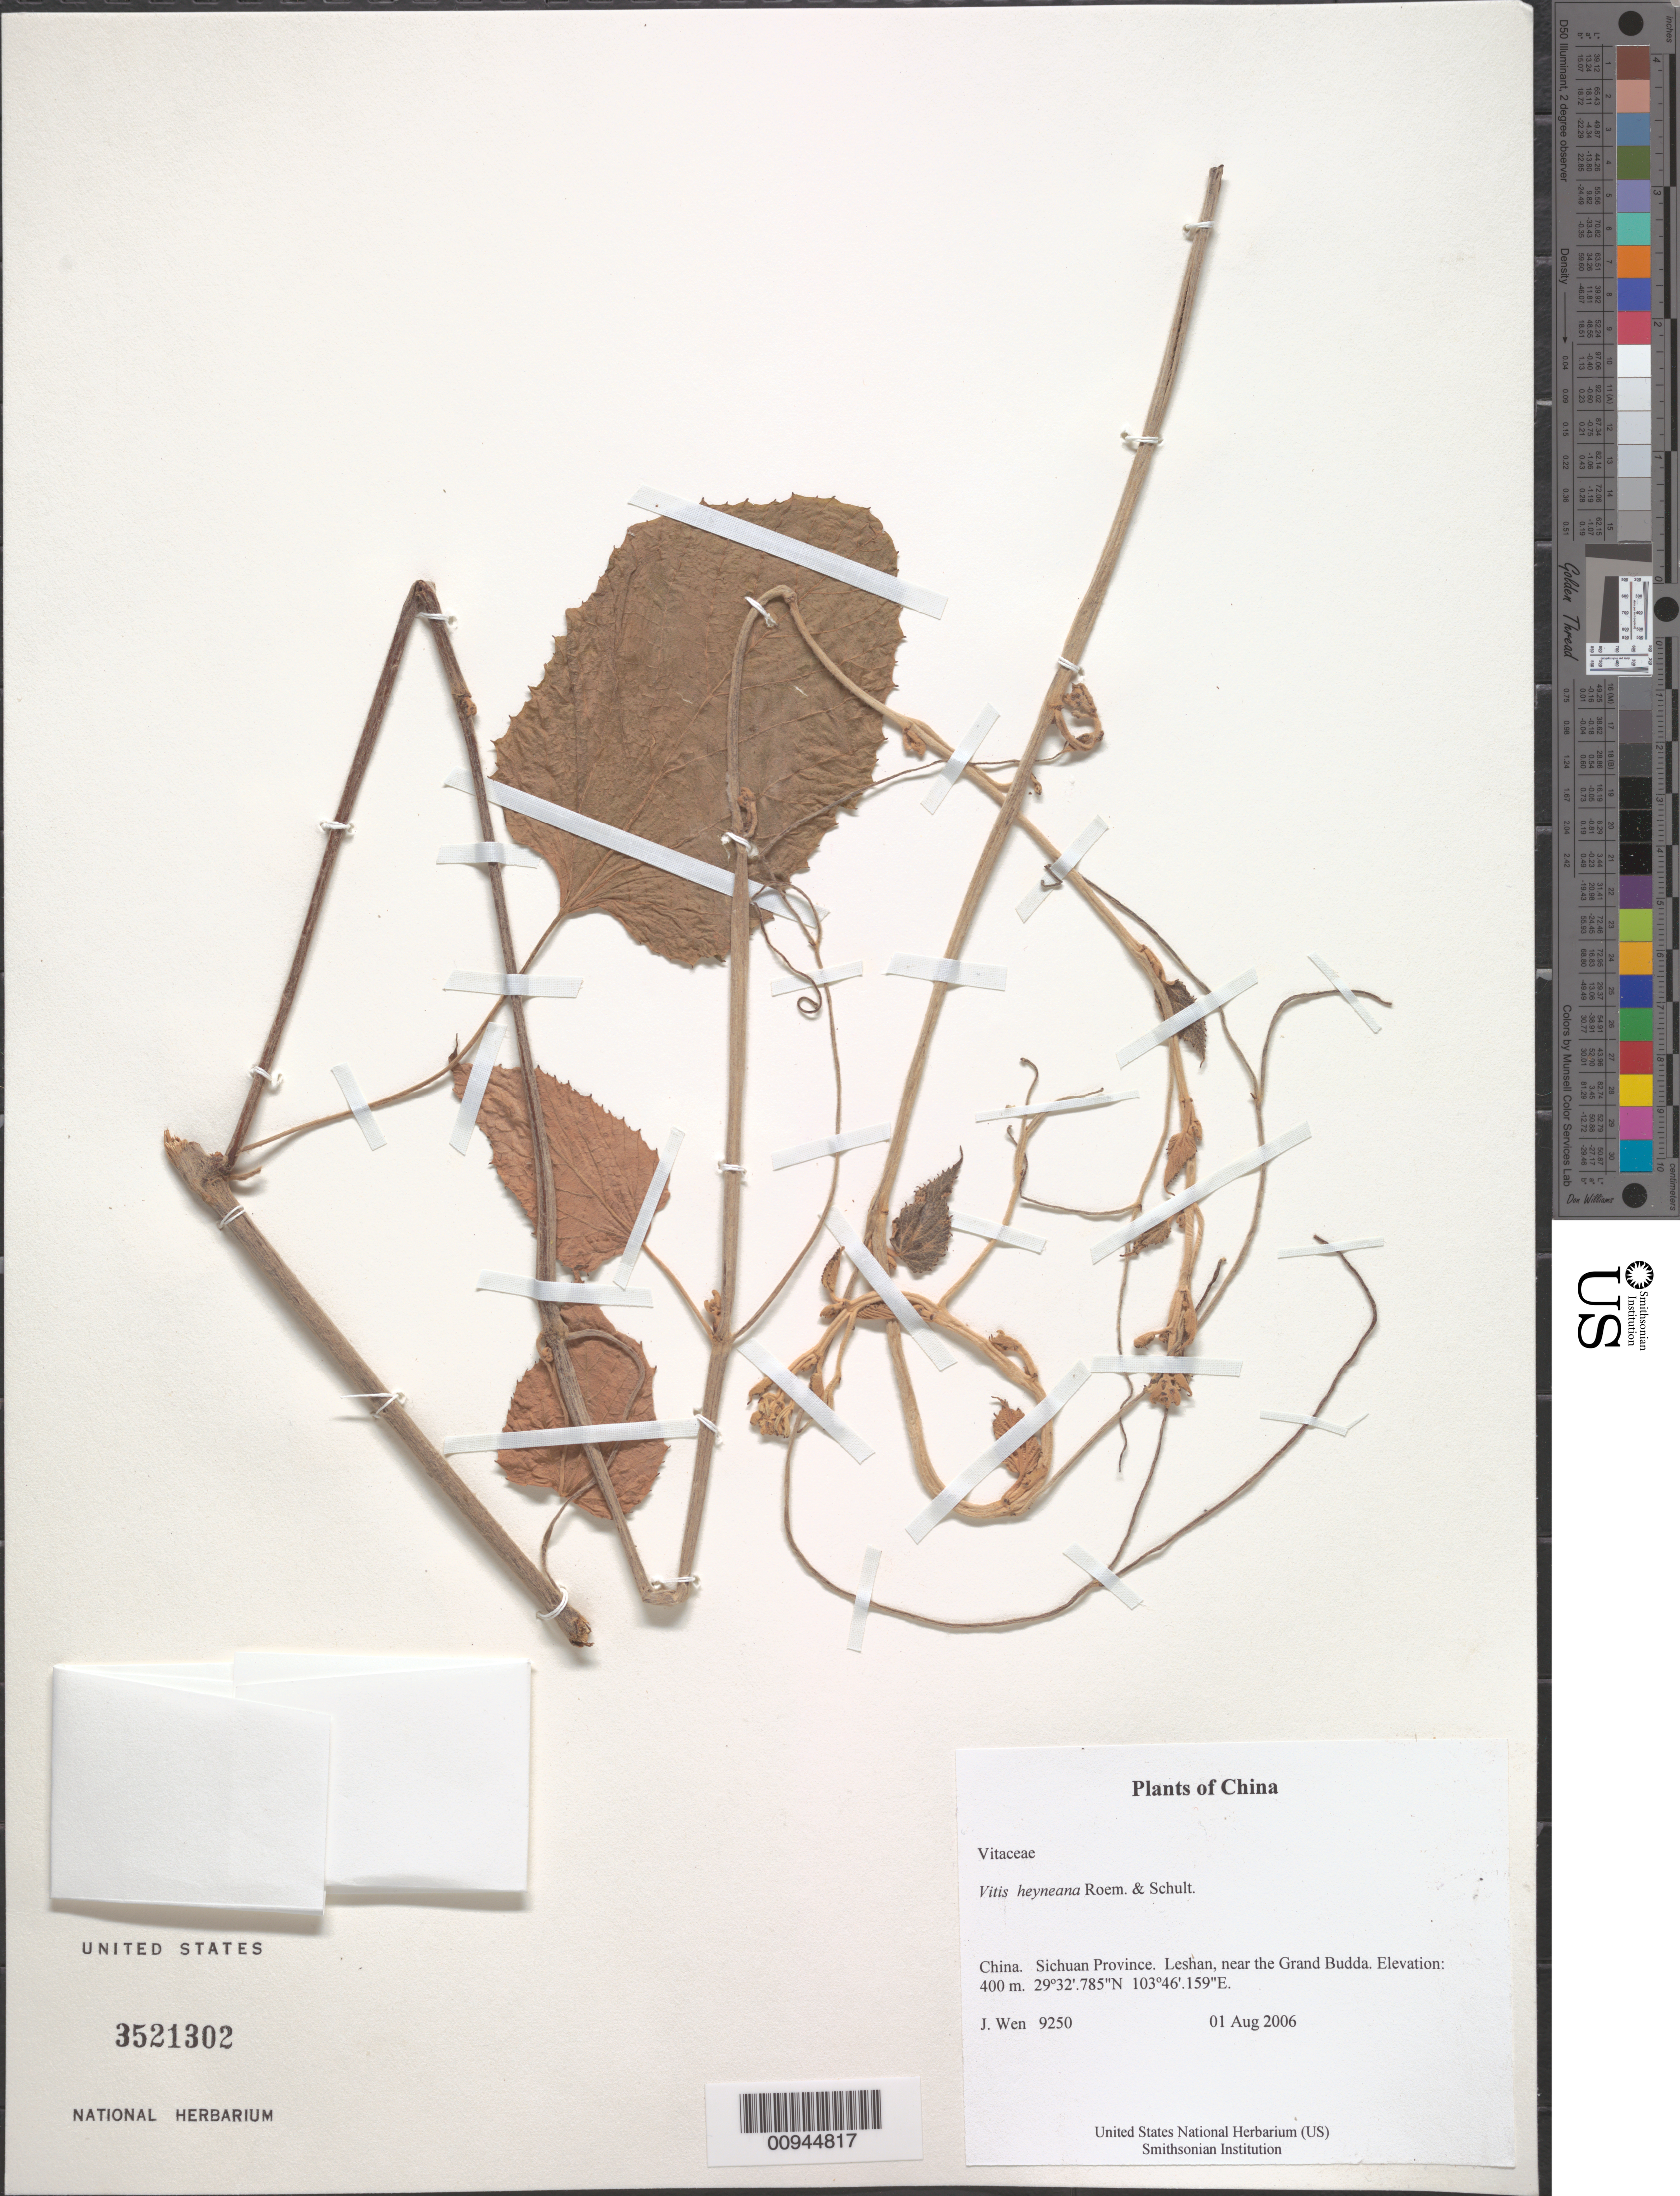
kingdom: Plantae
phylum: Tracheophyta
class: Magnoliopsida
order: Vitales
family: Vitaceae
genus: Vitis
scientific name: Vitis heyneana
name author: A. Roem. & Schult.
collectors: J. Wen & S. Wu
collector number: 9250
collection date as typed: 01 Aug 2006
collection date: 2006-08-01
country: China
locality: Sichuan Province. Leshan, near the Grand Budda.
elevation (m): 400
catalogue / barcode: US 3521302